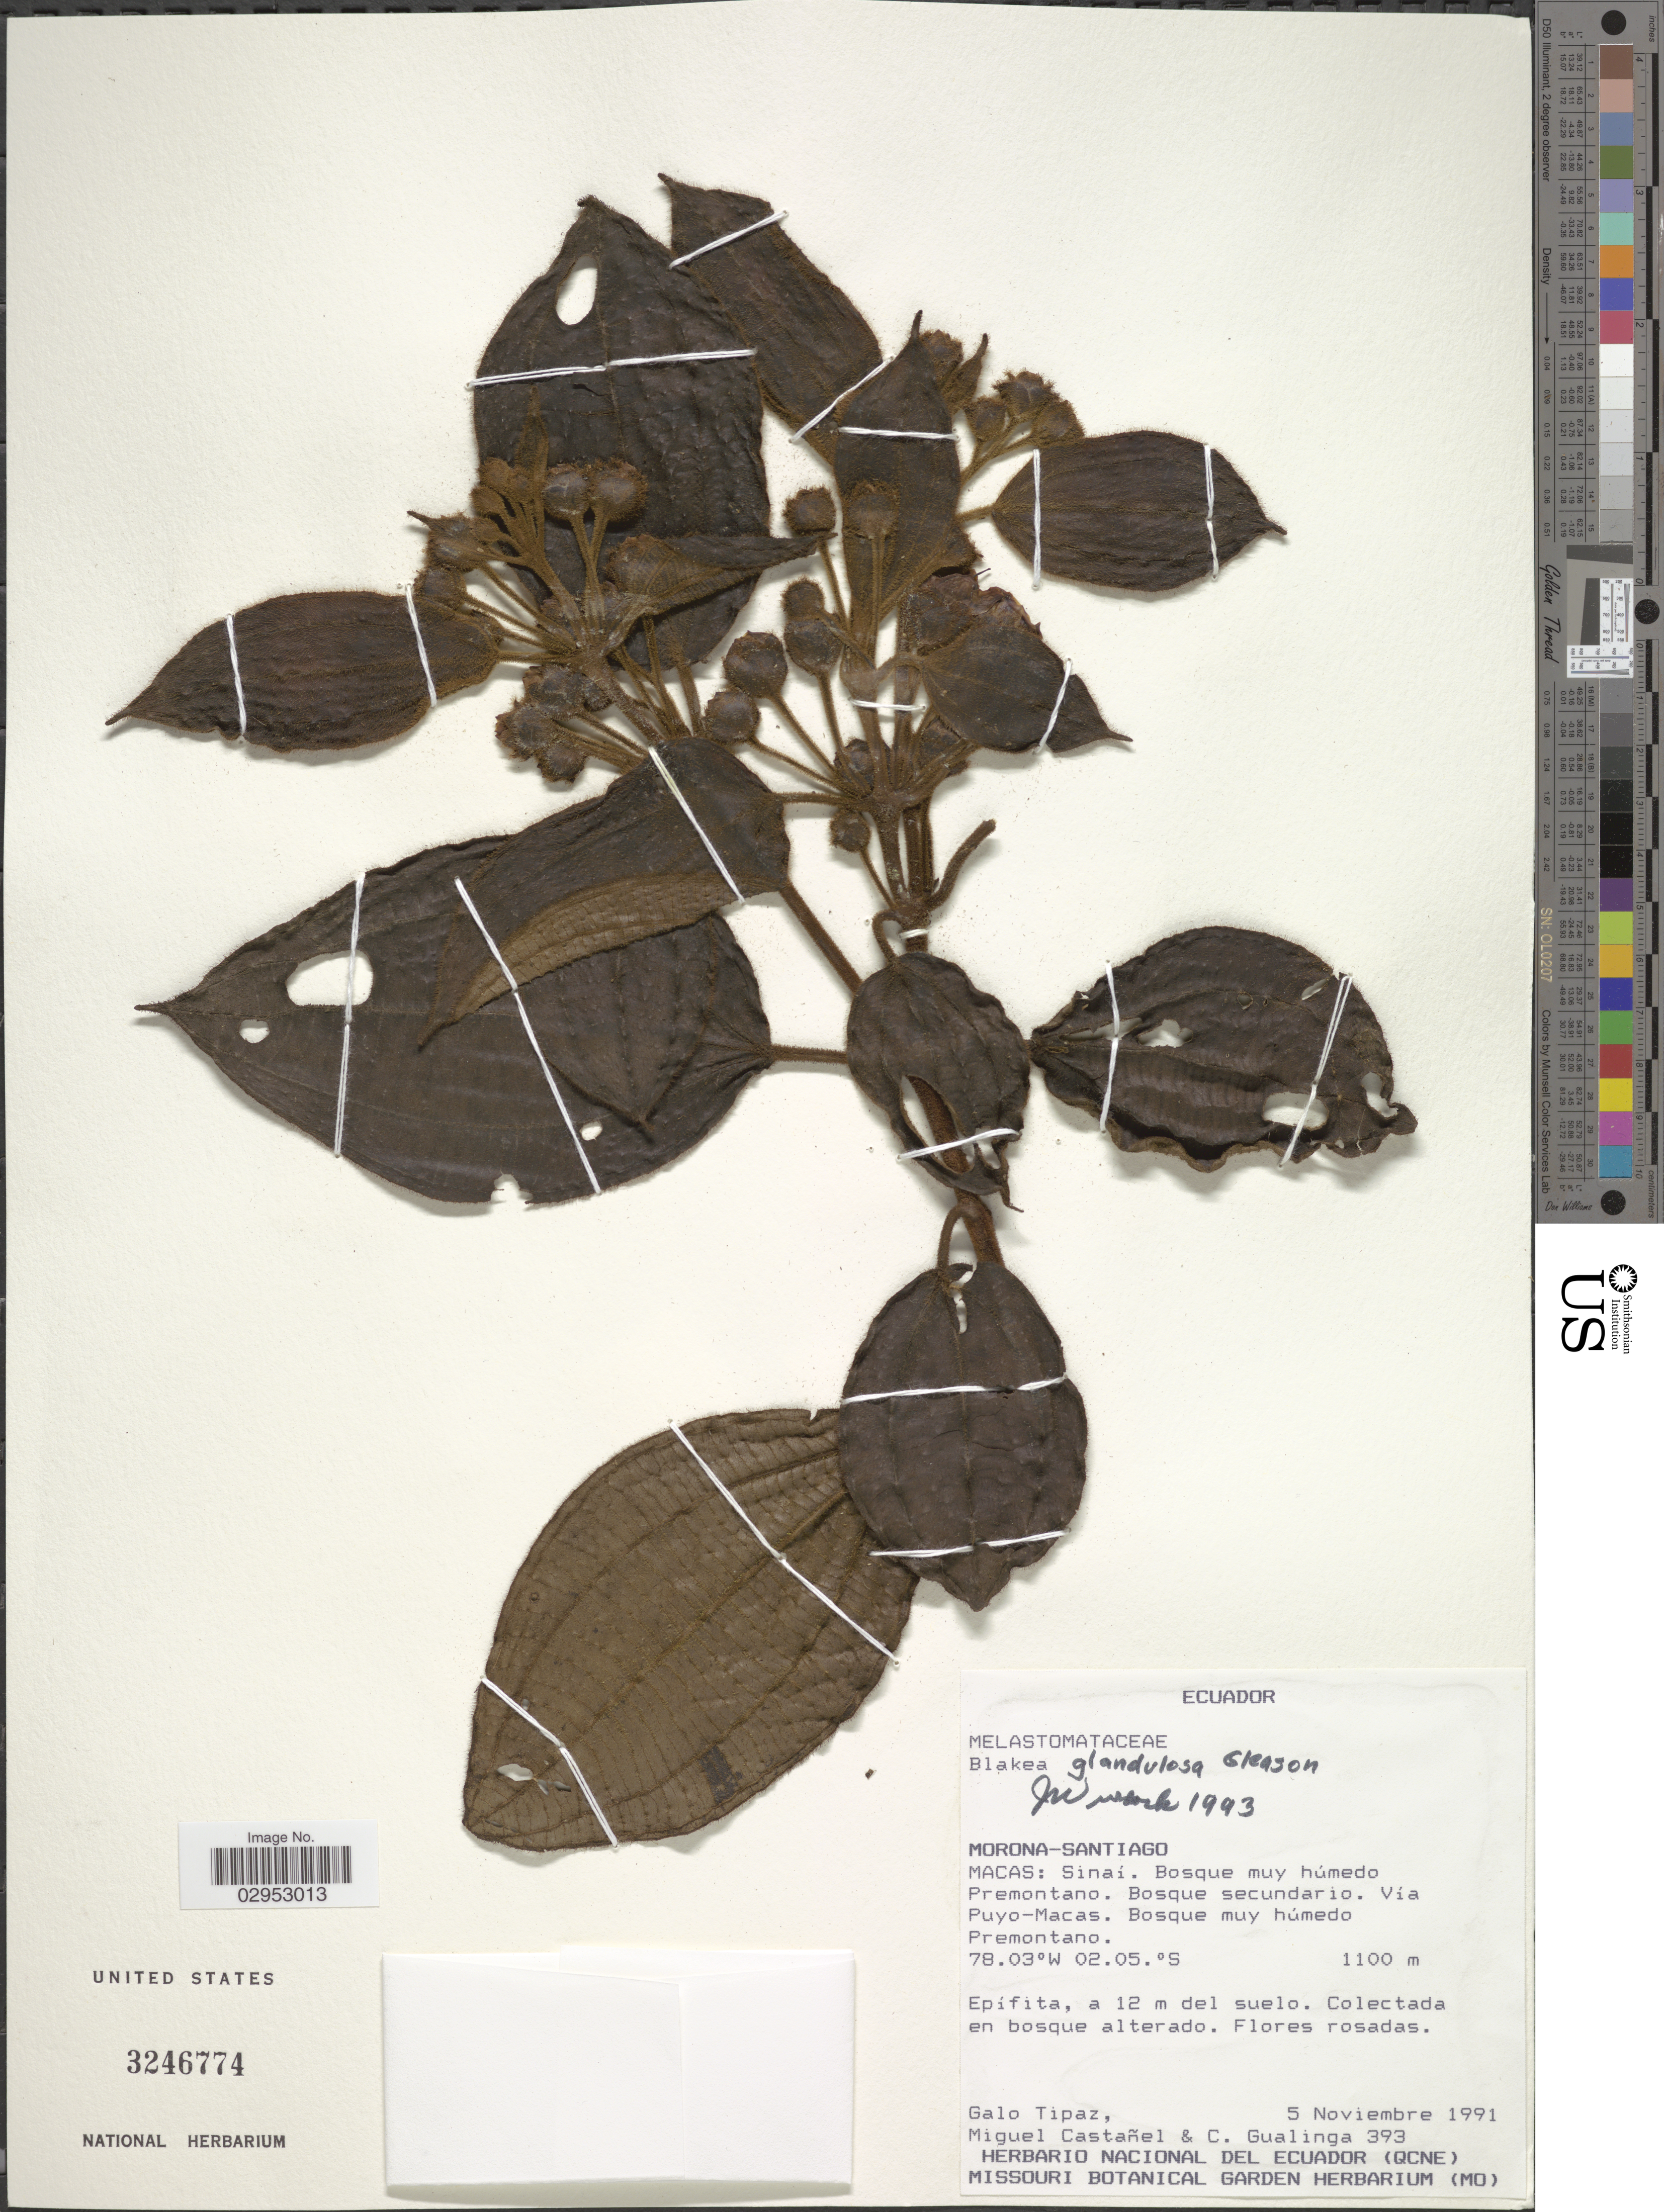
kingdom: Plantae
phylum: Tracheophyta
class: Magnoliopsida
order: Myrtales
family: Melastomataceae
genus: Blakea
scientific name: Blakea glandulosa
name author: Gleason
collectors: G. Tipaz, M. Castañel & C. Gualinga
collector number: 393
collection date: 1991-11-05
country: Ecuador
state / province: Morona-Santiago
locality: Macas: Sinaí. Vía Puyo-Macas.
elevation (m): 1100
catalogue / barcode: US 3246774